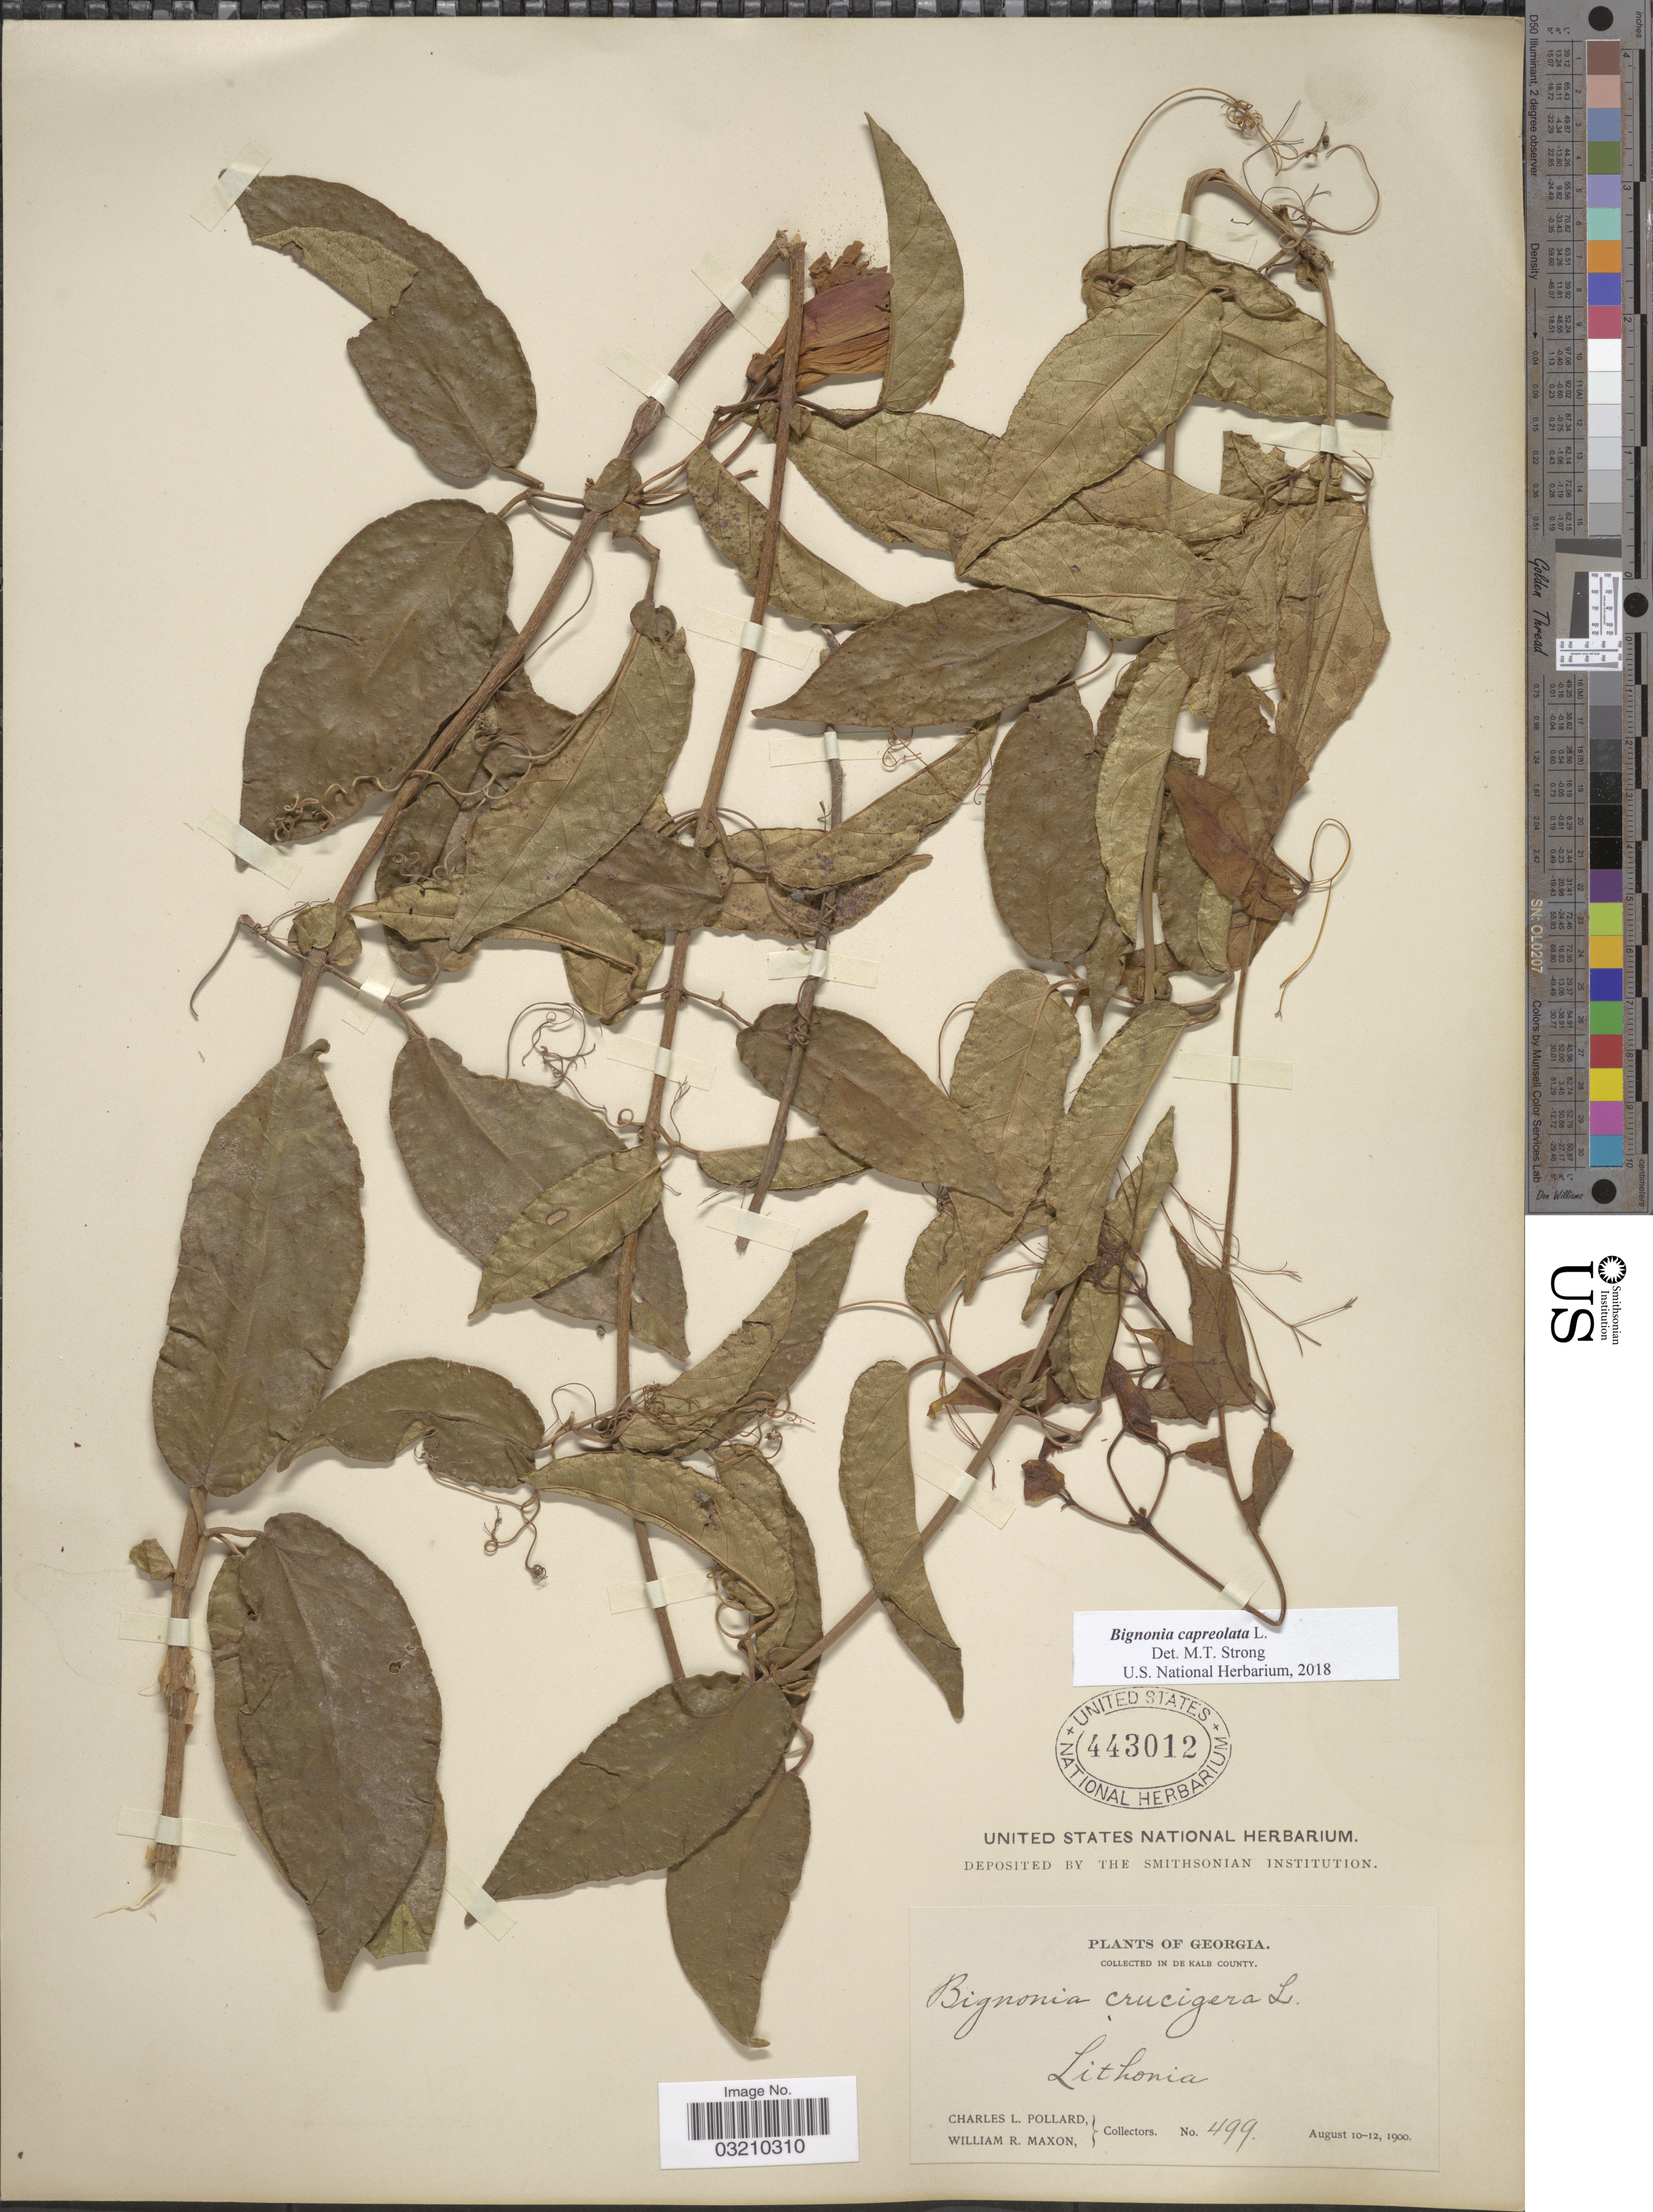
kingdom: Plantae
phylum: Tracheophyta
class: Magnoliopsida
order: Lamiales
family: Bignoniaceae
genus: Bignonia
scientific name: Bignonia capreolata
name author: L.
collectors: C. L. Pollard & W. R. Maxon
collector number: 499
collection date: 1900-08-10/1900-08-12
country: United States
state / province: Georgia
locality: De Kalb County, Lithonia.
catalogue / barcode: US 443012